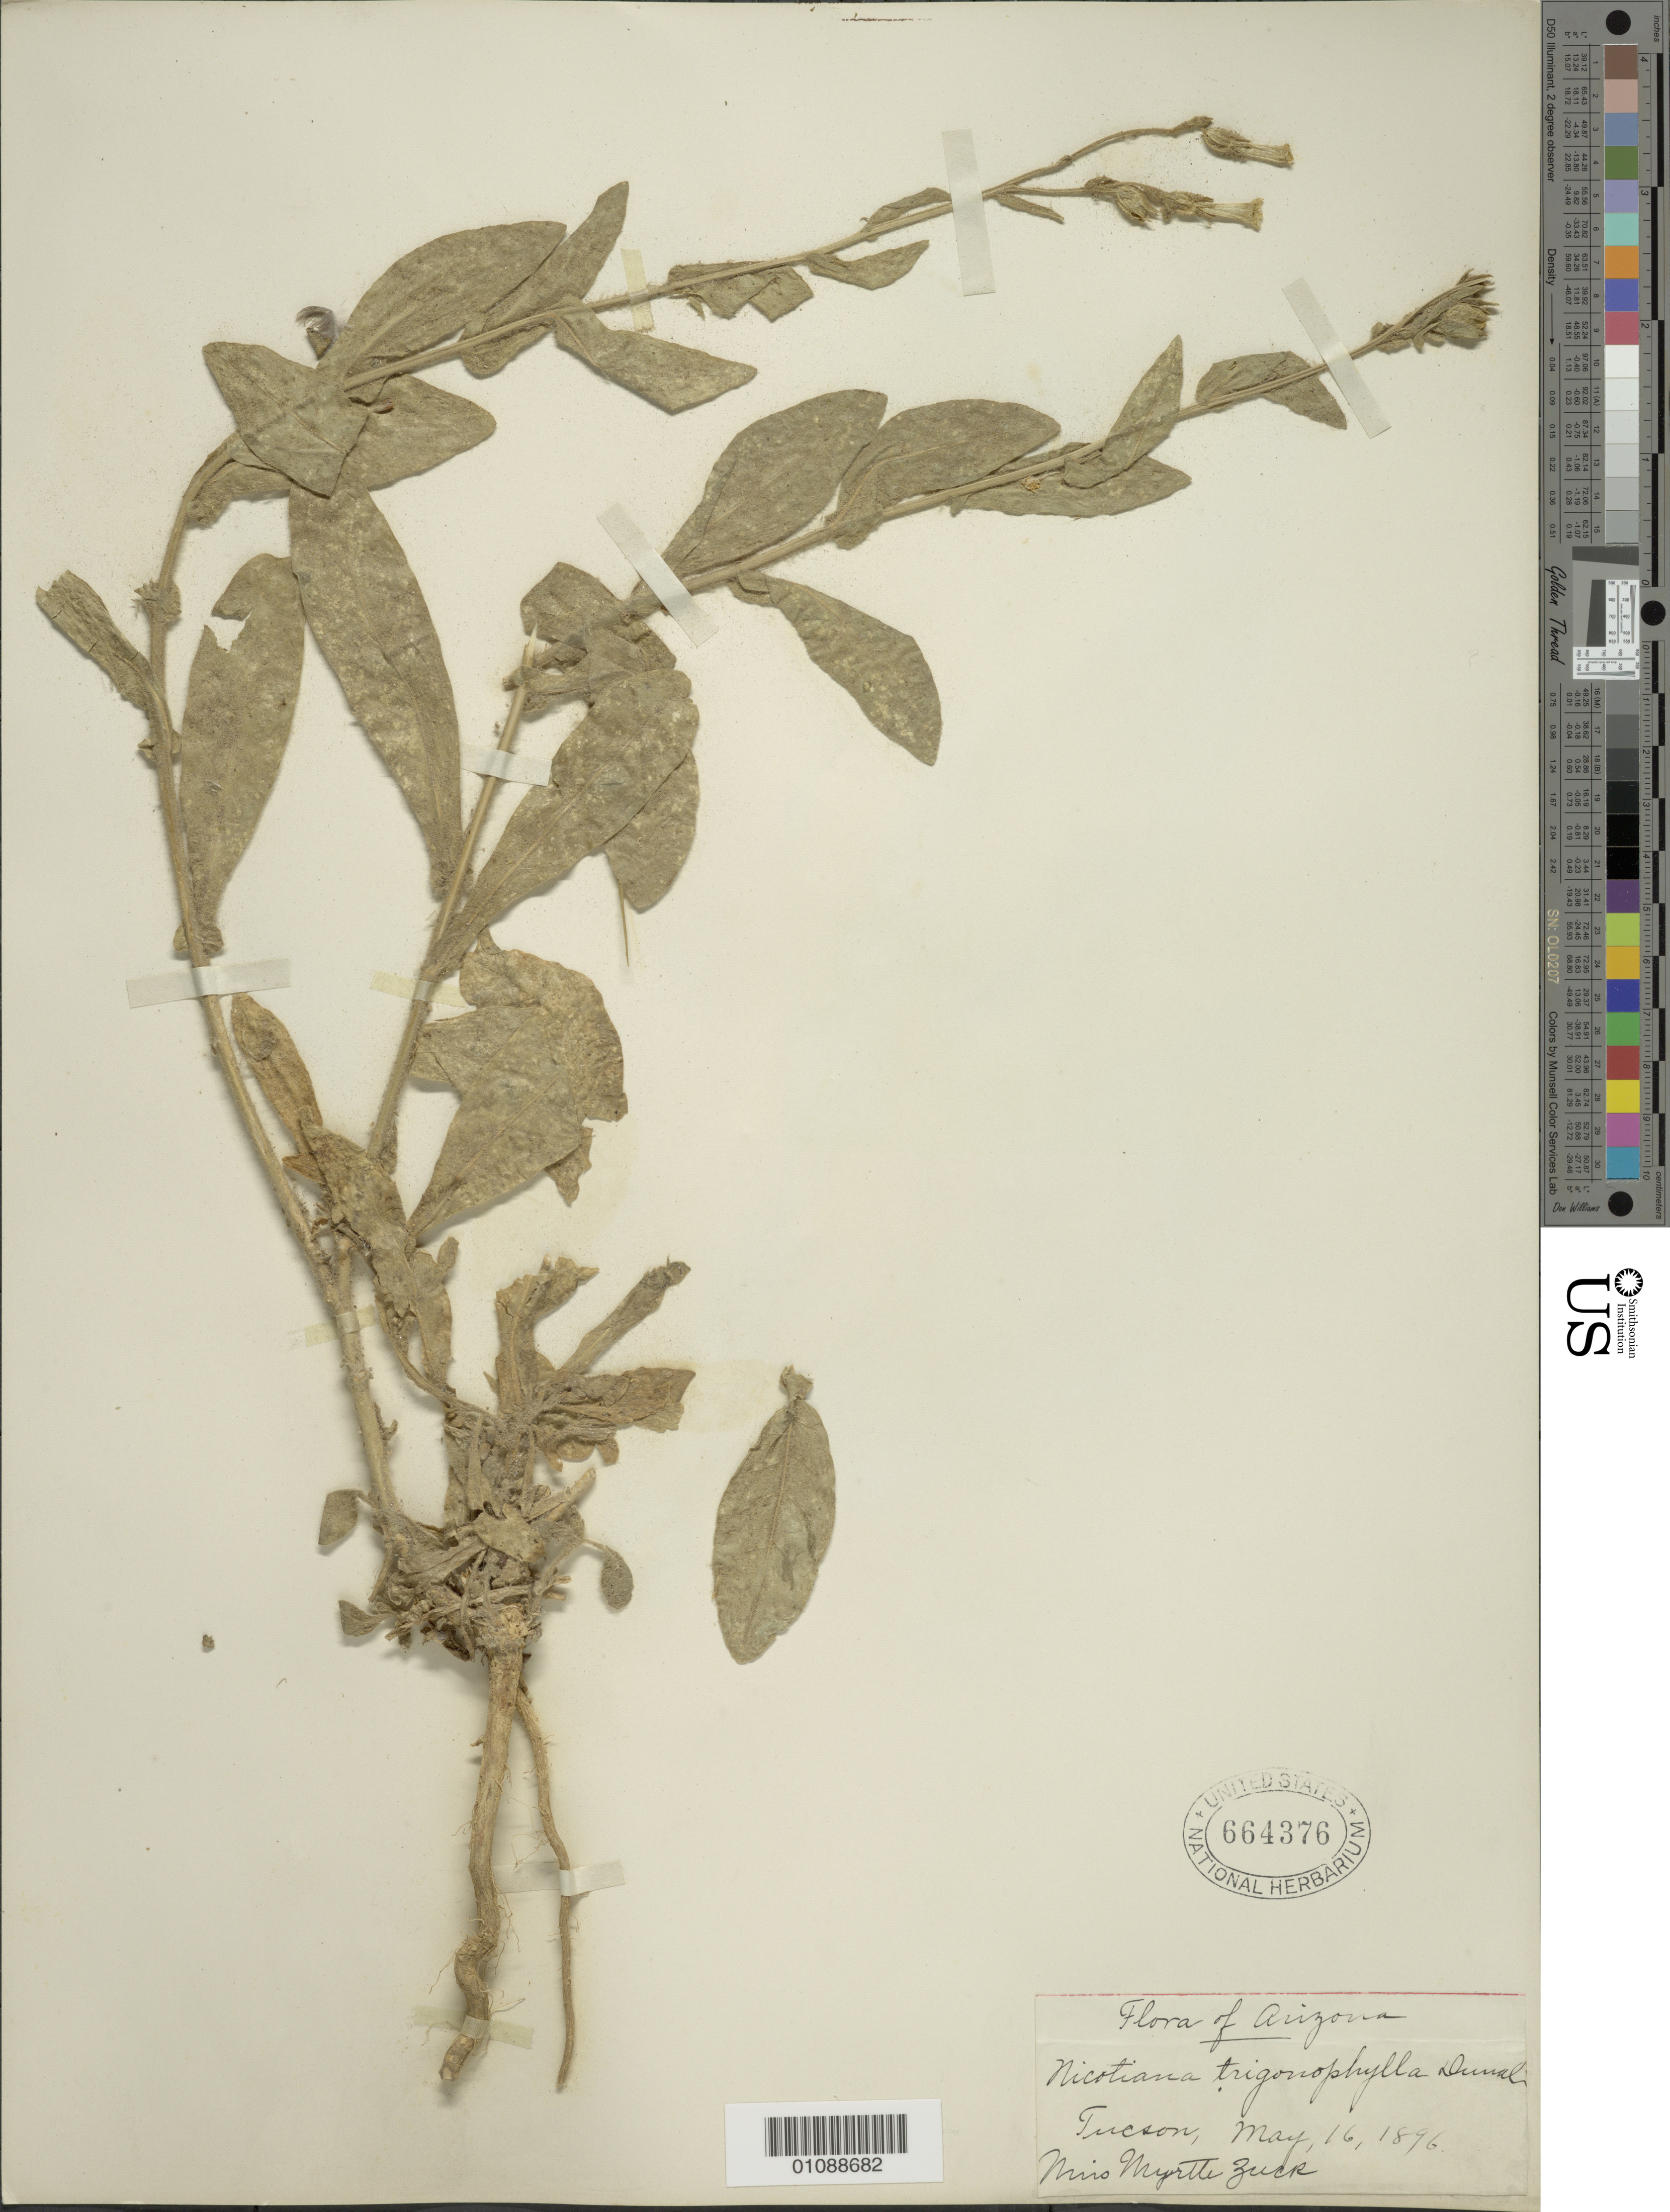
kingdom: Plantae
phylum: Tracheophyta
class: Magnoliopsida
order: Solanales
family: Solanaceae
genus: Nicotiana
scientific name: Nicotiana trigonophylla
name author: Dunal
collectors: M. Zuck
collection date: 1896-05-16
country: United States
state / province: Arizona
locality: Tucson.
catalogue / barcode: US 664376